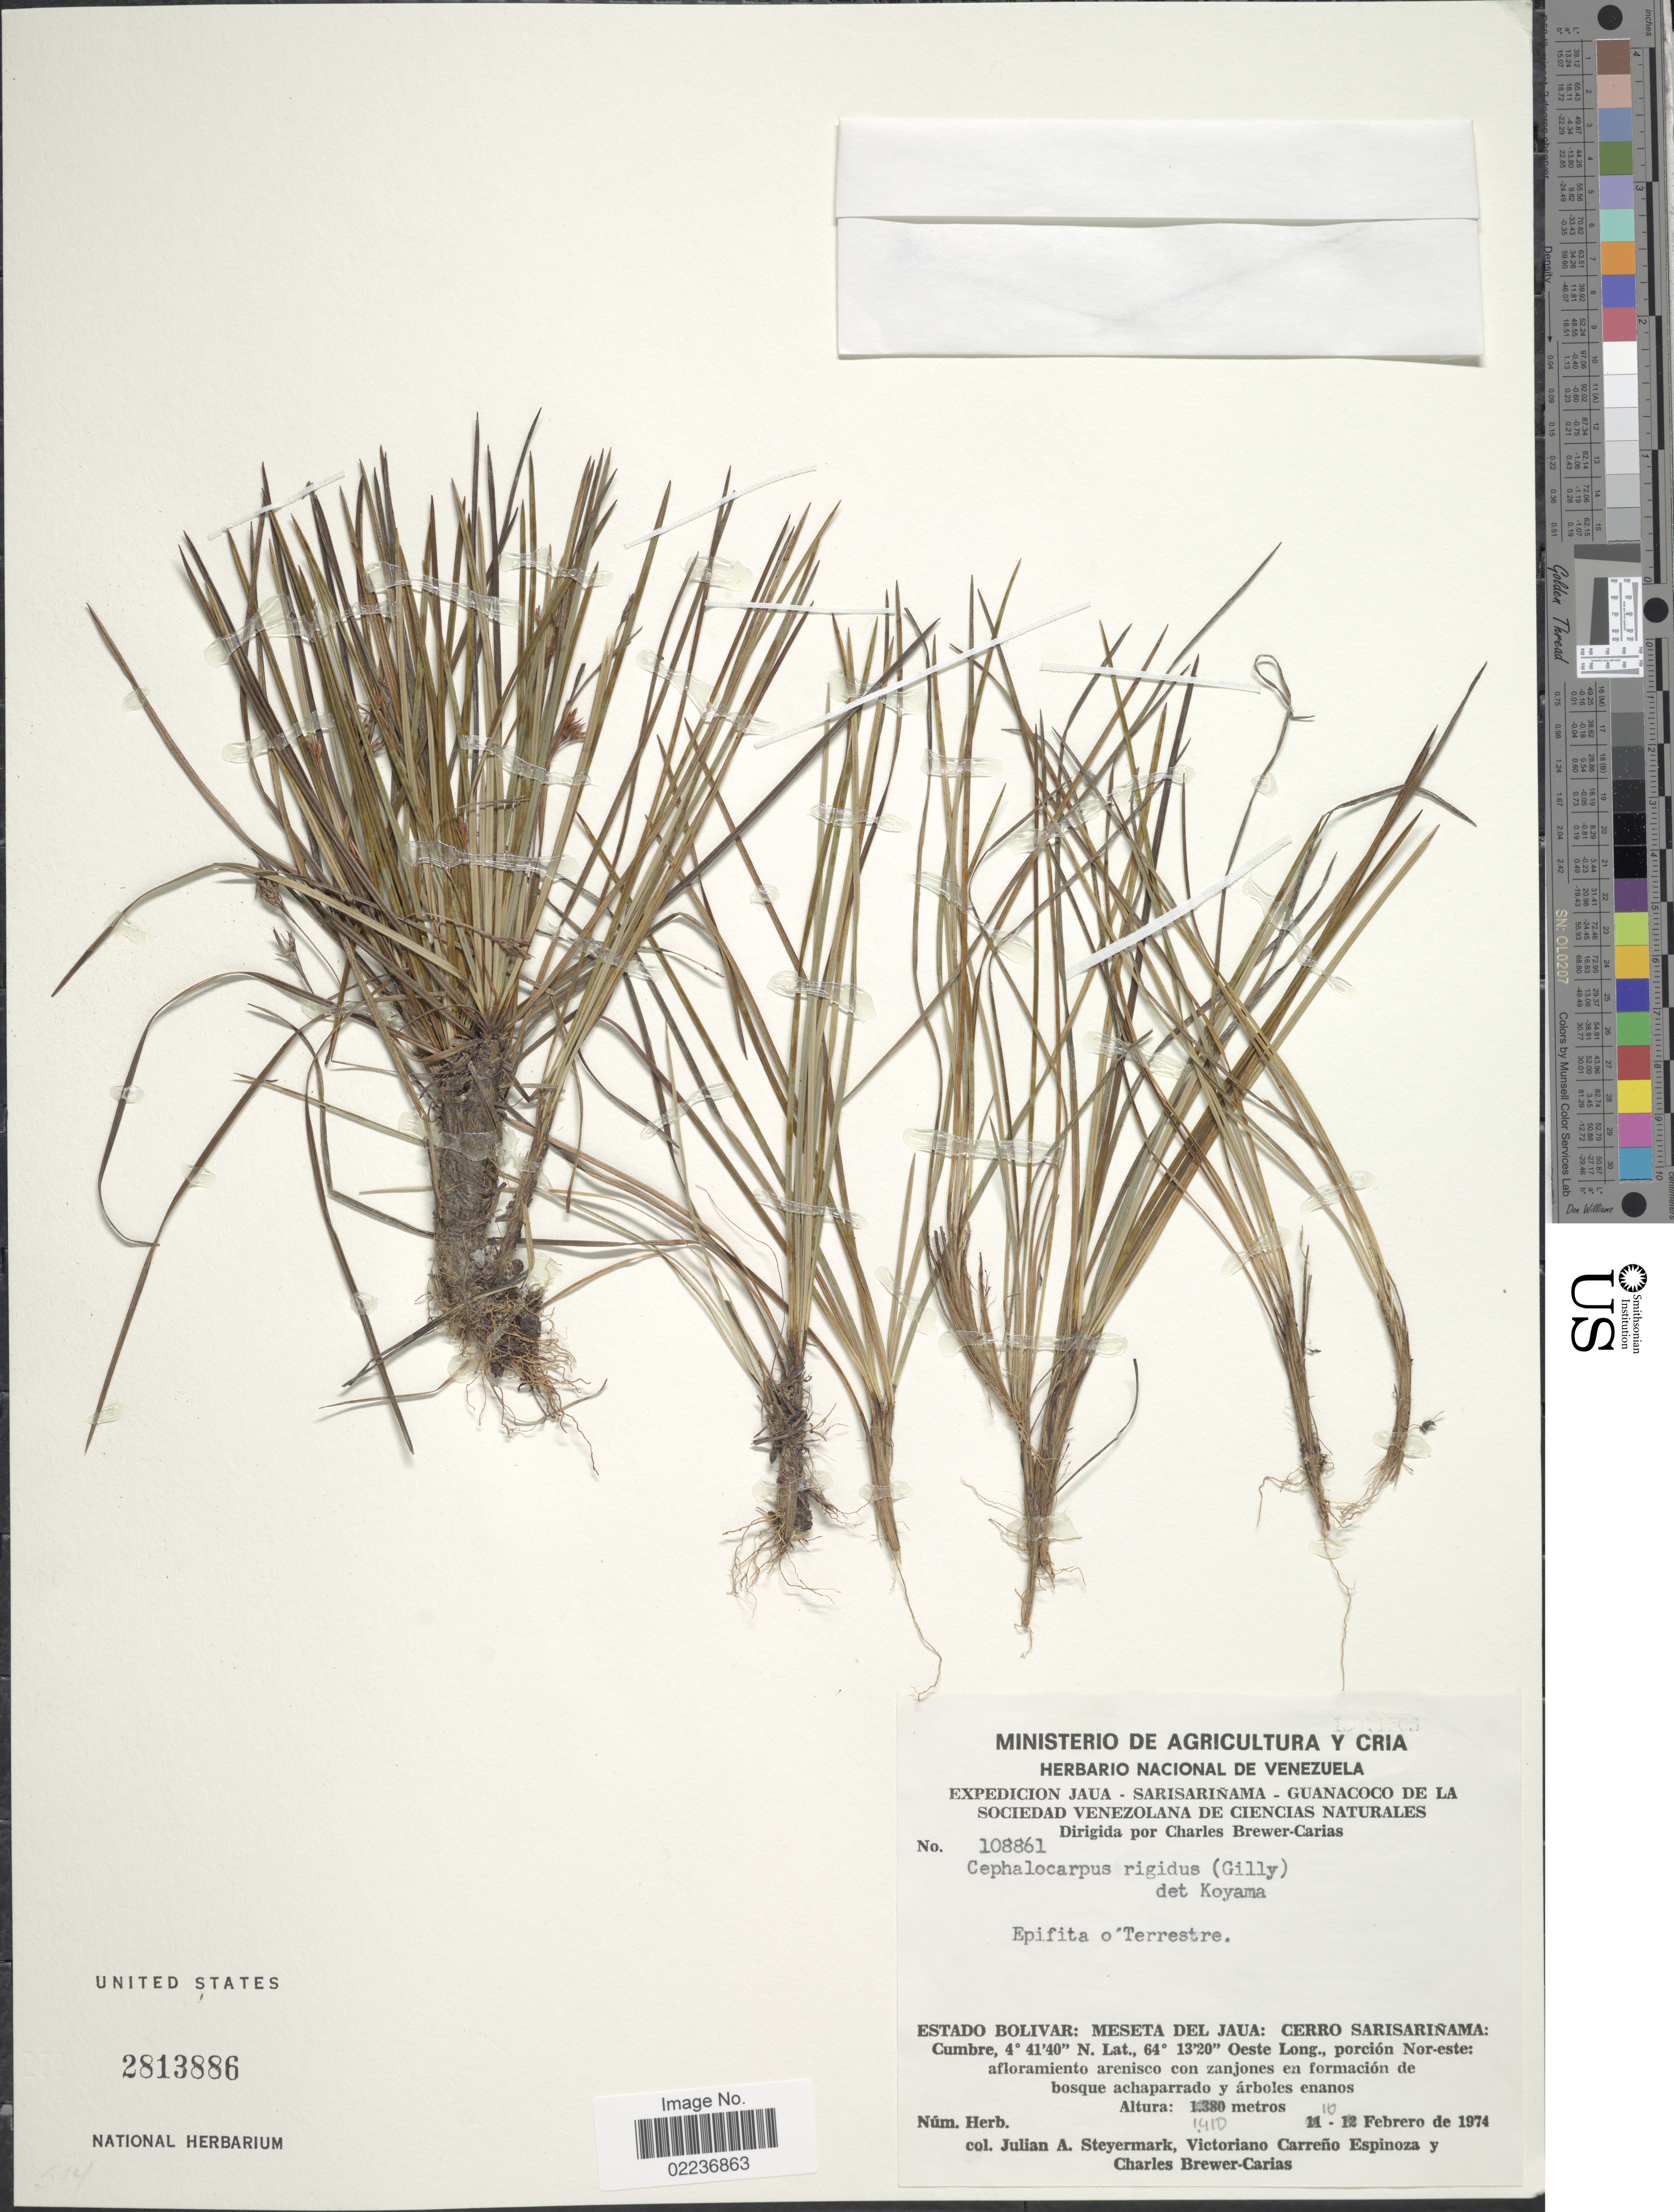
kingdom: Plantae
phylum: Tracheophyta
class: Liliopsida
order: Poales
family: Cyperaceae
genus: Cephalocarpus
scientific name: Cephalocarpus rigidus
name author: Gilly ex Gleason & Killip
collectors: J. Steyermark, V. Carreño E. & C. Brewer-Carias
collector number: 108861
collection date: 1974-02-10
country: Venezuela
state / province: Bolivar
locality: Meseta del Jaua: Cerro Sarisarinama: Cumbre, porcion Nor-este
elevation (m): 1410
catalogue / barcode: US 2813886